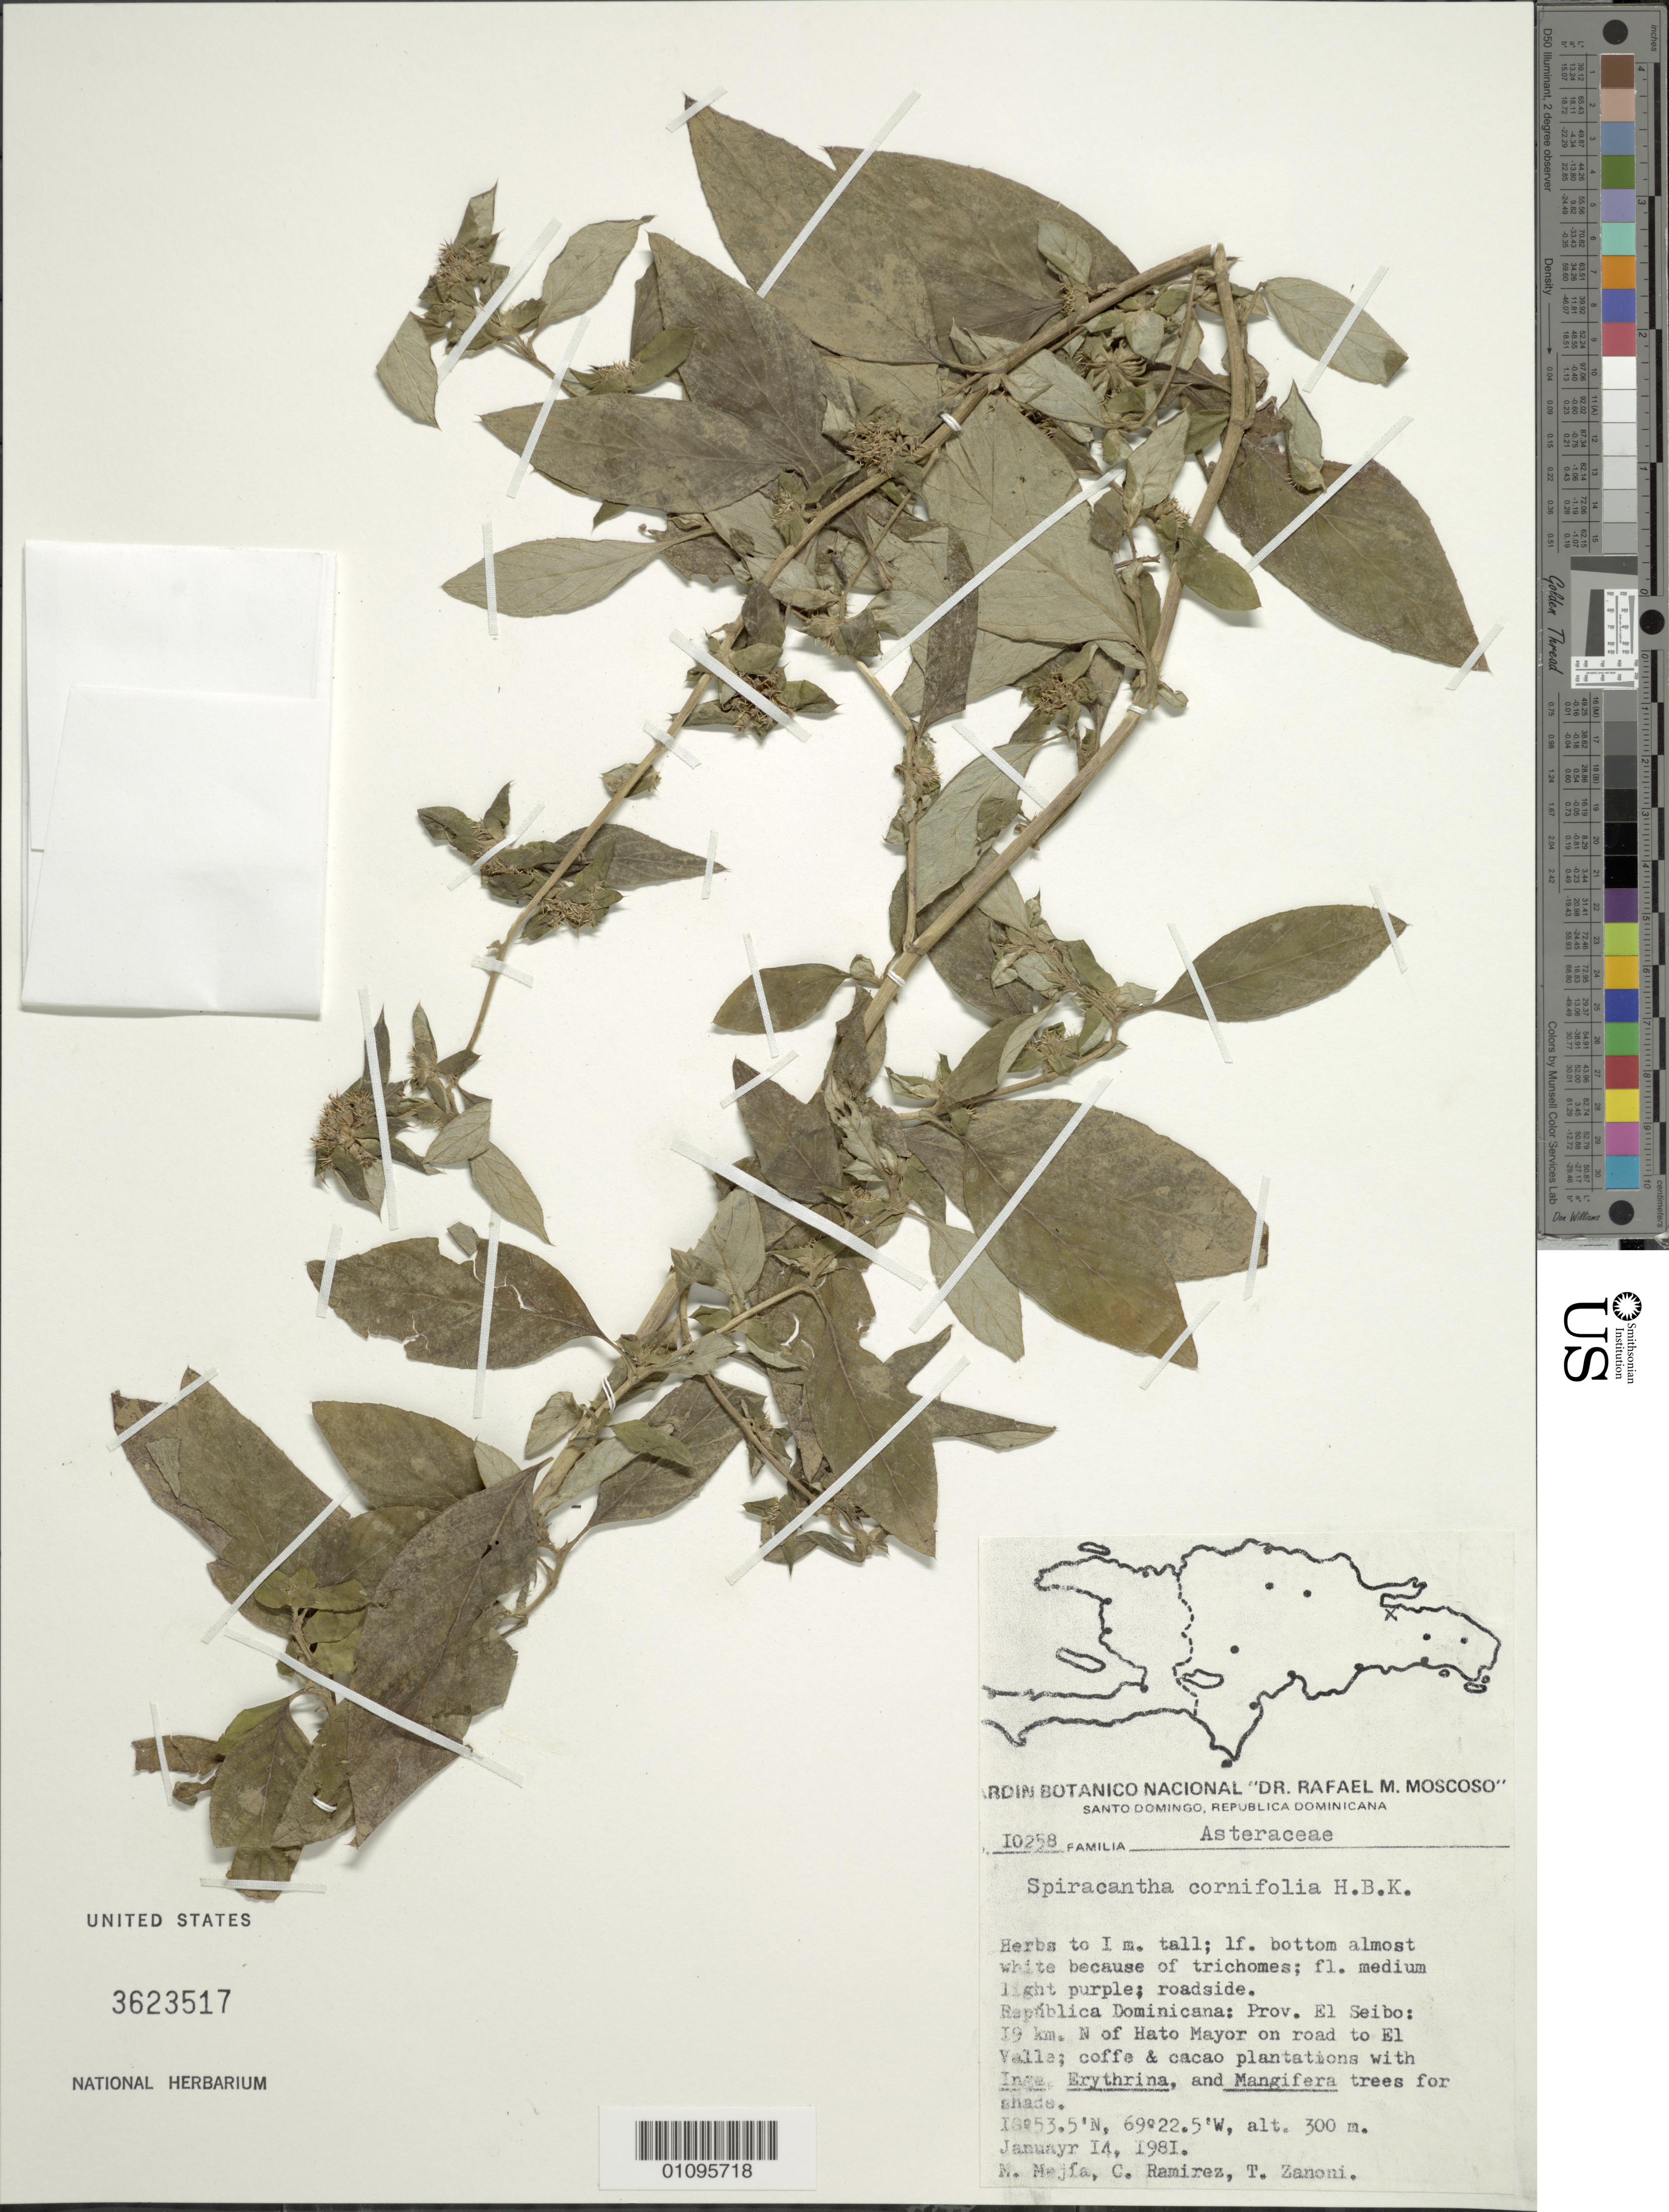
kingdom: Plantae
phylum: Tracheophyta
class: Magnoliopsida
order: Asterales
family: Asteraceae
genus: Spiracantha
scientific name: Spiracantha cornifolia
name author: Kunth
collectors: M. Mejia, C. Ramirez & T. A. Zanoni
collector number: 10258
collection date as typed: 14 Jan 1981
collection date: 1981-01-14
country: Dominican Republic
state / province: El Seibo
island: Hispaniola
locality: Hato Mayor, 19 km N of, on road to El Valle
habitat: Coffee and cacao plantations with Inga, Erythrina and Mangifera trees for shade; roadside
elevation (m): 300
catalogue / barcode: US 3623517